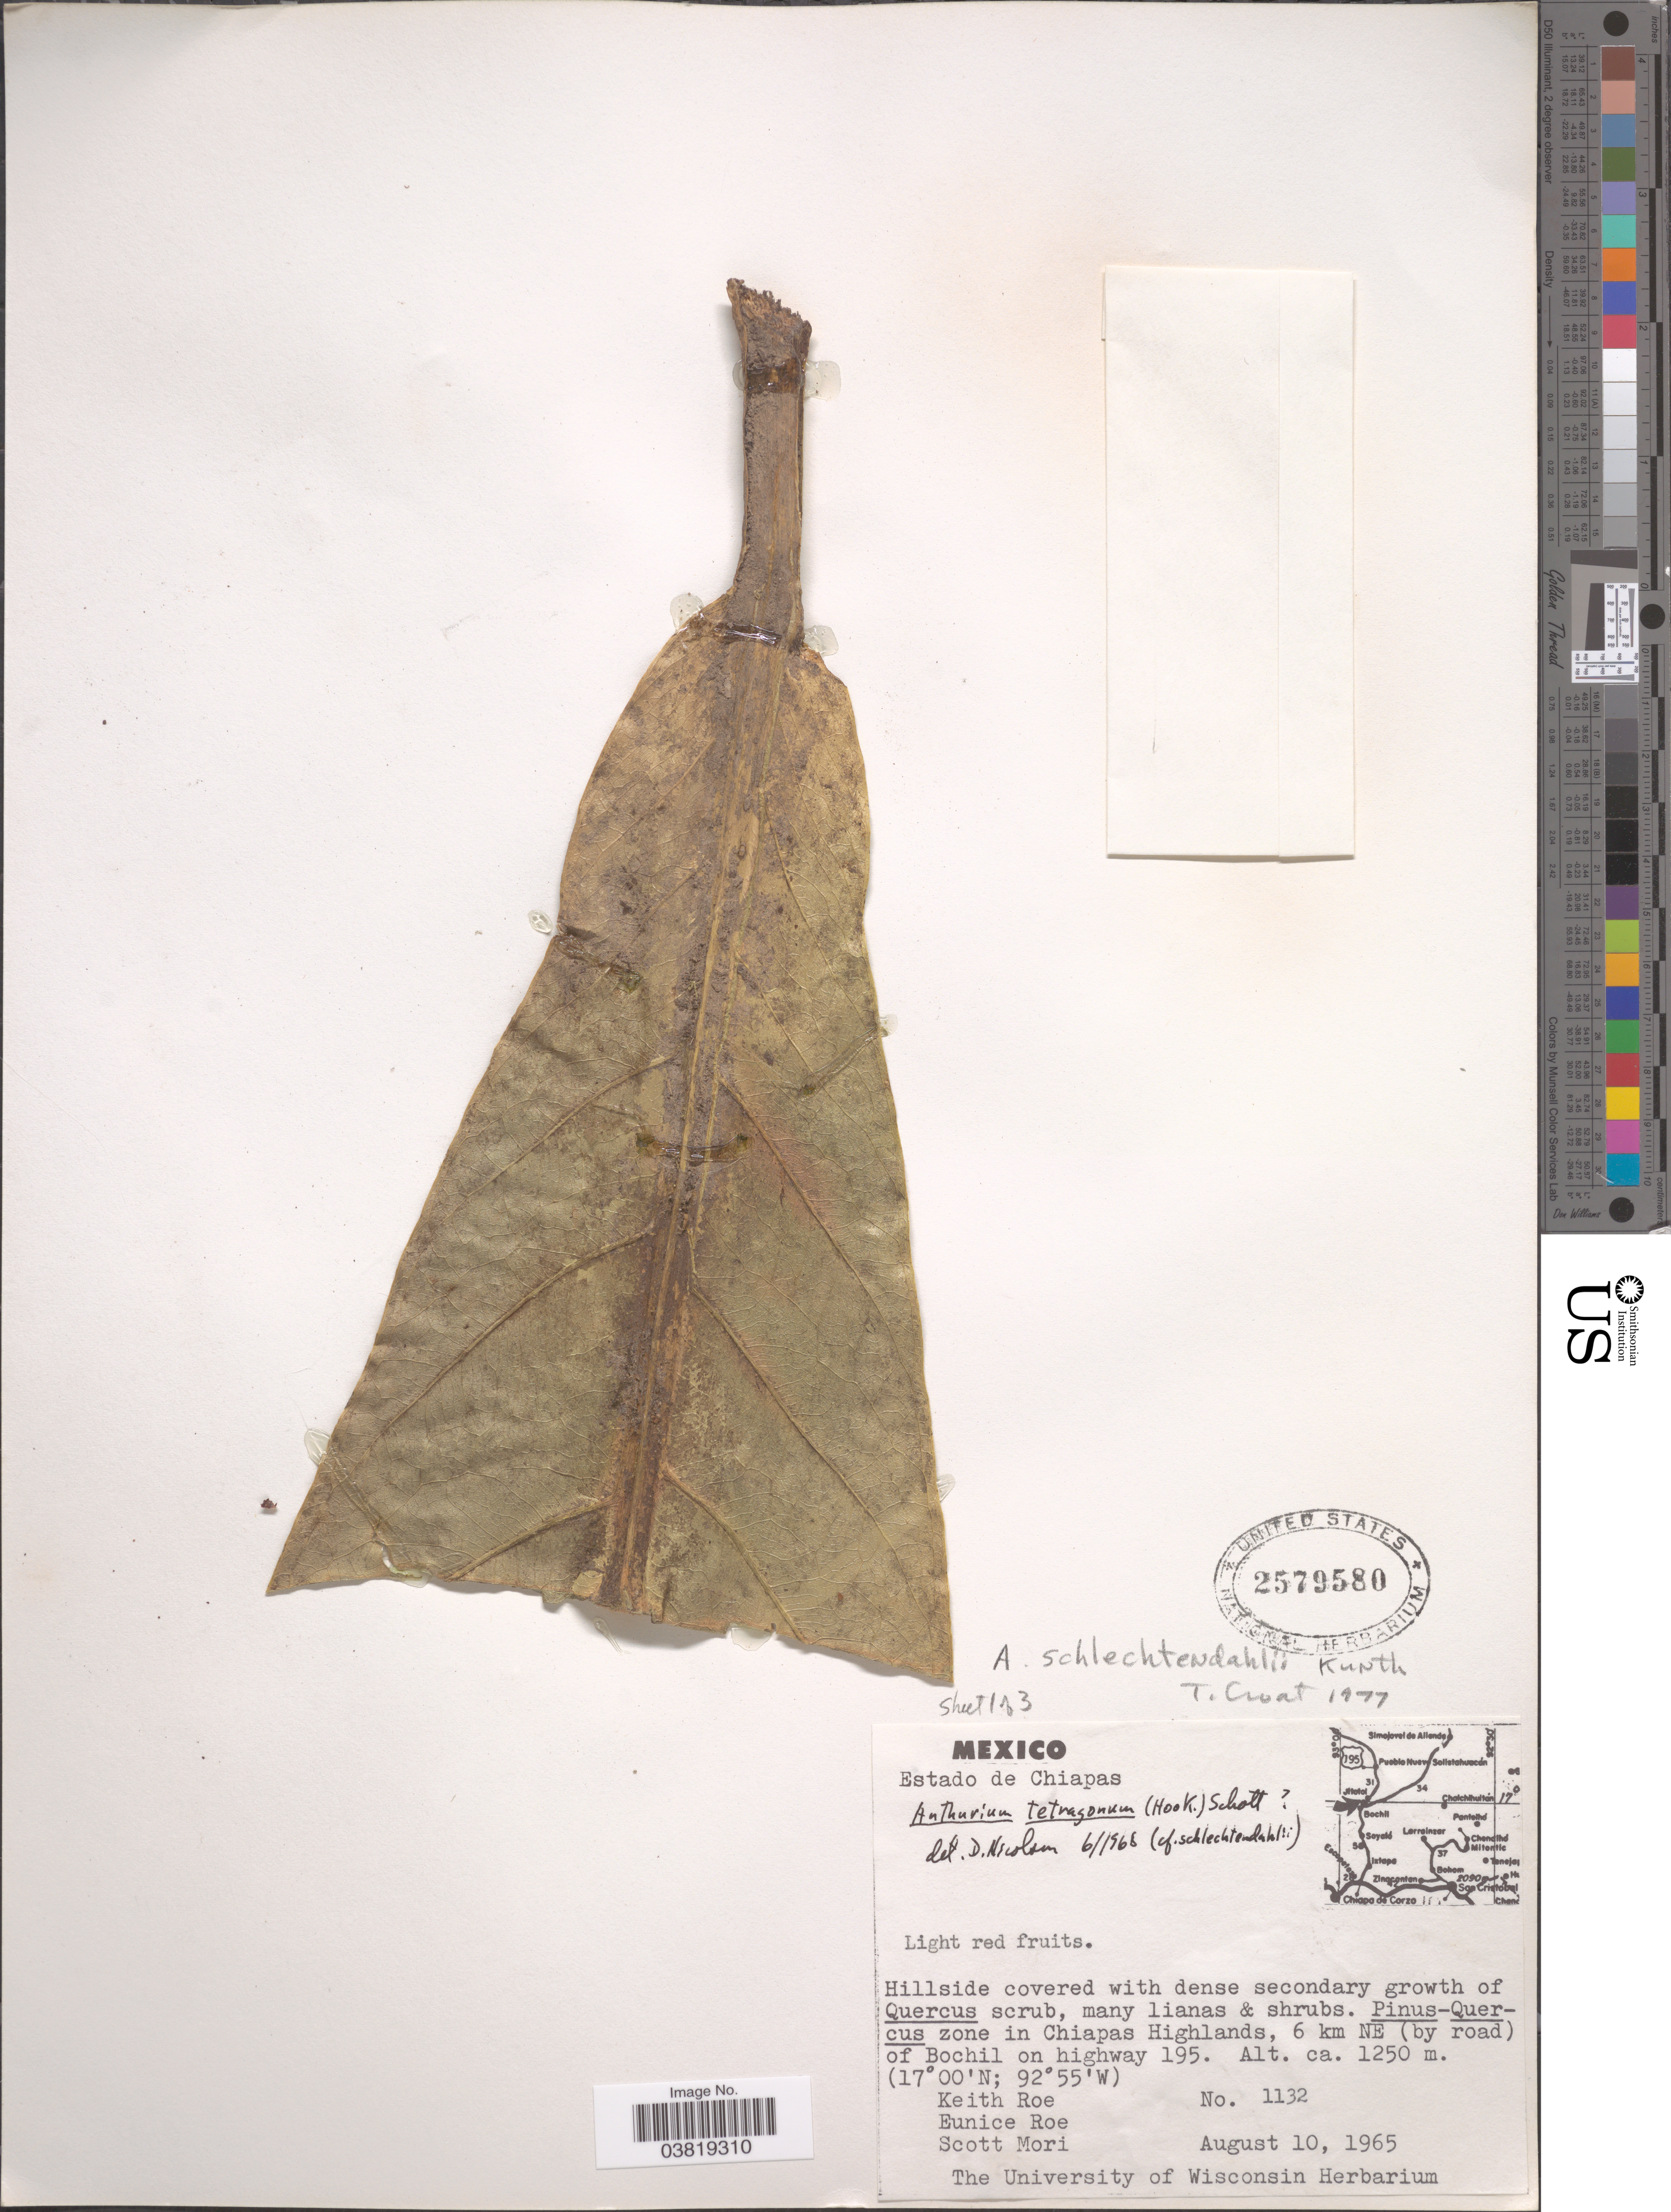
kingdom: Plantae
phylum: Tracheophyta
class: Liliopsida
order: Alismatales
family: Araceae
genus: Anthurium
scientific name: Anthurium schlechtendalii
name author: Kunth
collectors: K. E. Roe, E. Roe & S. Mori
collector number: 1132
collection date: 1965-08-10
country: Mexico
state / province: Chiapas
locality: In Chiapas Highlands, 6 km NE (by road) of Bochil on highway 195.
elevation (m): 1250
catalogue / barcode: US 2579580